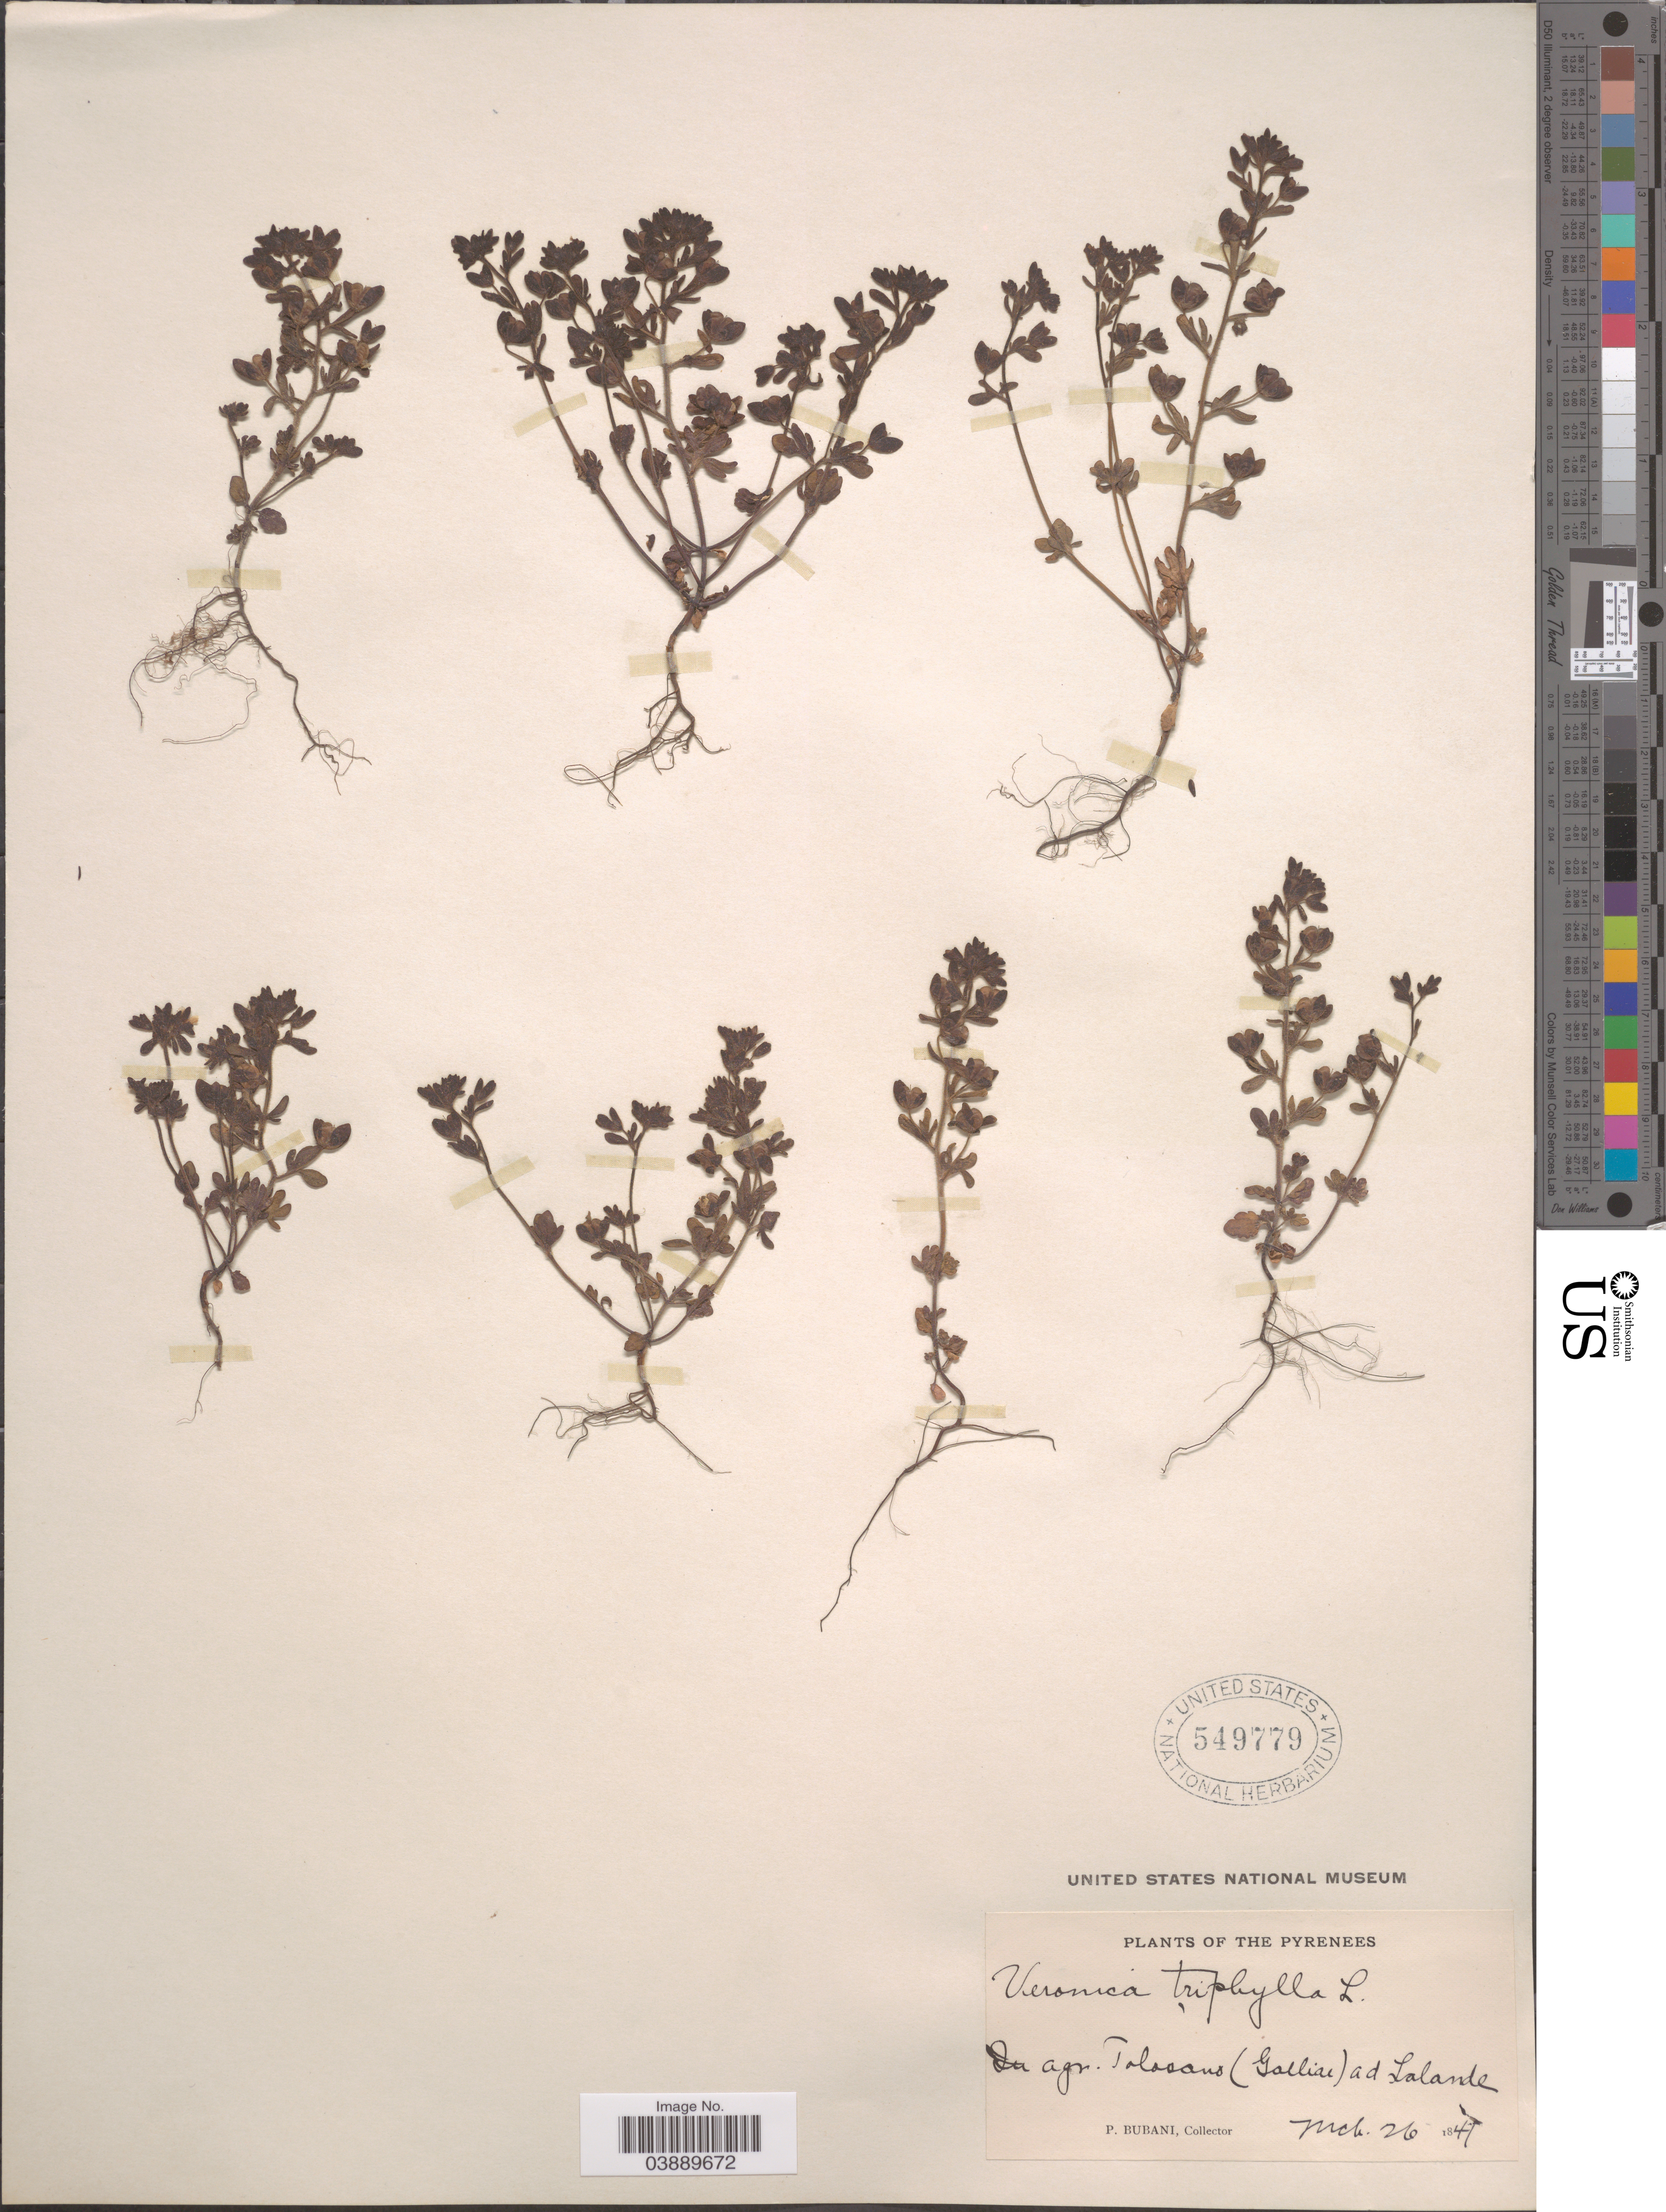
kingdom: Plantae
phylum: Tracheophyta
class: Magnoliopsida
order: Lamiales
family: Plantaginaceae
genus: Veronica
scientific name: Veronica triphyllos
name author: L.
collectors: P. Bubani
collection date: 1847-03-26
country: France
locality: The Pyrenees. In agr. Tolosano (Galliae) ad Lalande.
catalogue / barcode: US 549779